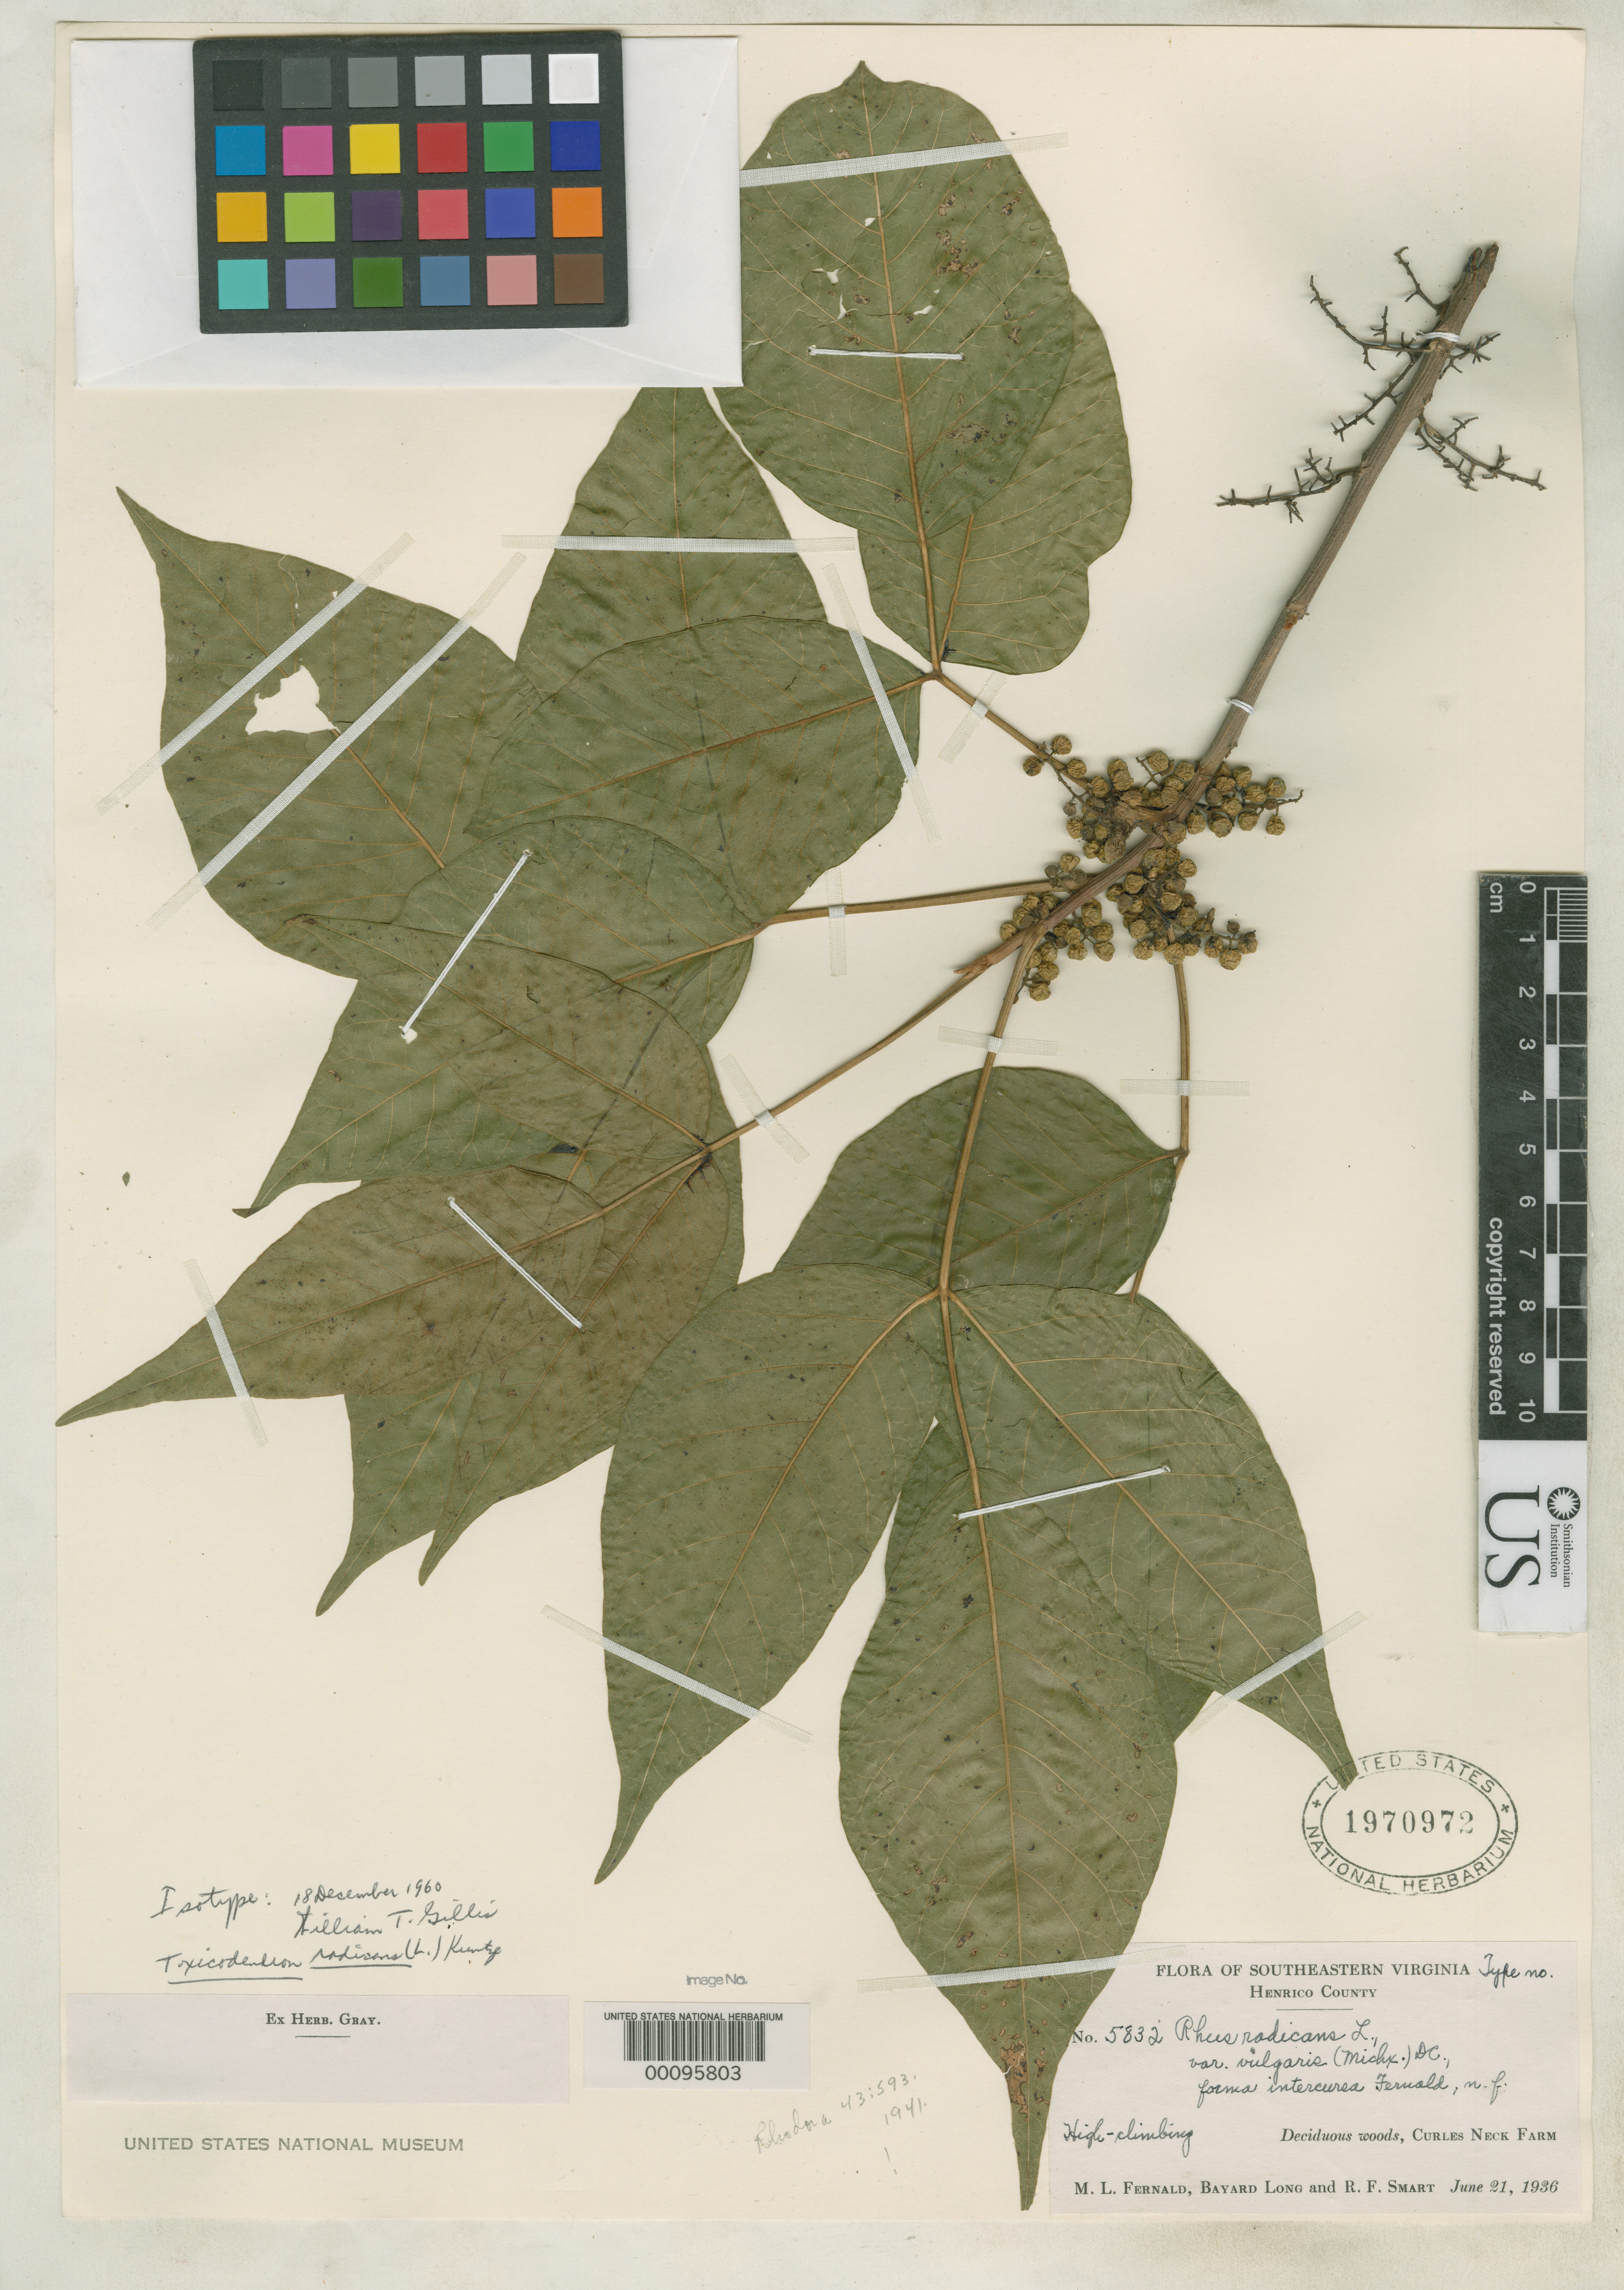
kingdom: Plantae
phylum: Tracheophyta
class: Magnoliopsida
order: Sapindales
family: Anacardiaceae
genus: Rhus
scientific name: Rhus radicans f. intercursa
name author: Fernald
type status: Isotype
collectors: M. L. Fernald, B. H. Long & R. Smart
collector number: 5832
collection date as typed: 21 Jun 1936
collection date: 1936-06-21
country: United States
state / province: Virginia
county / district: Henrico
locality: Curles Neck Pond.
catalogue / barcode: US 1970972